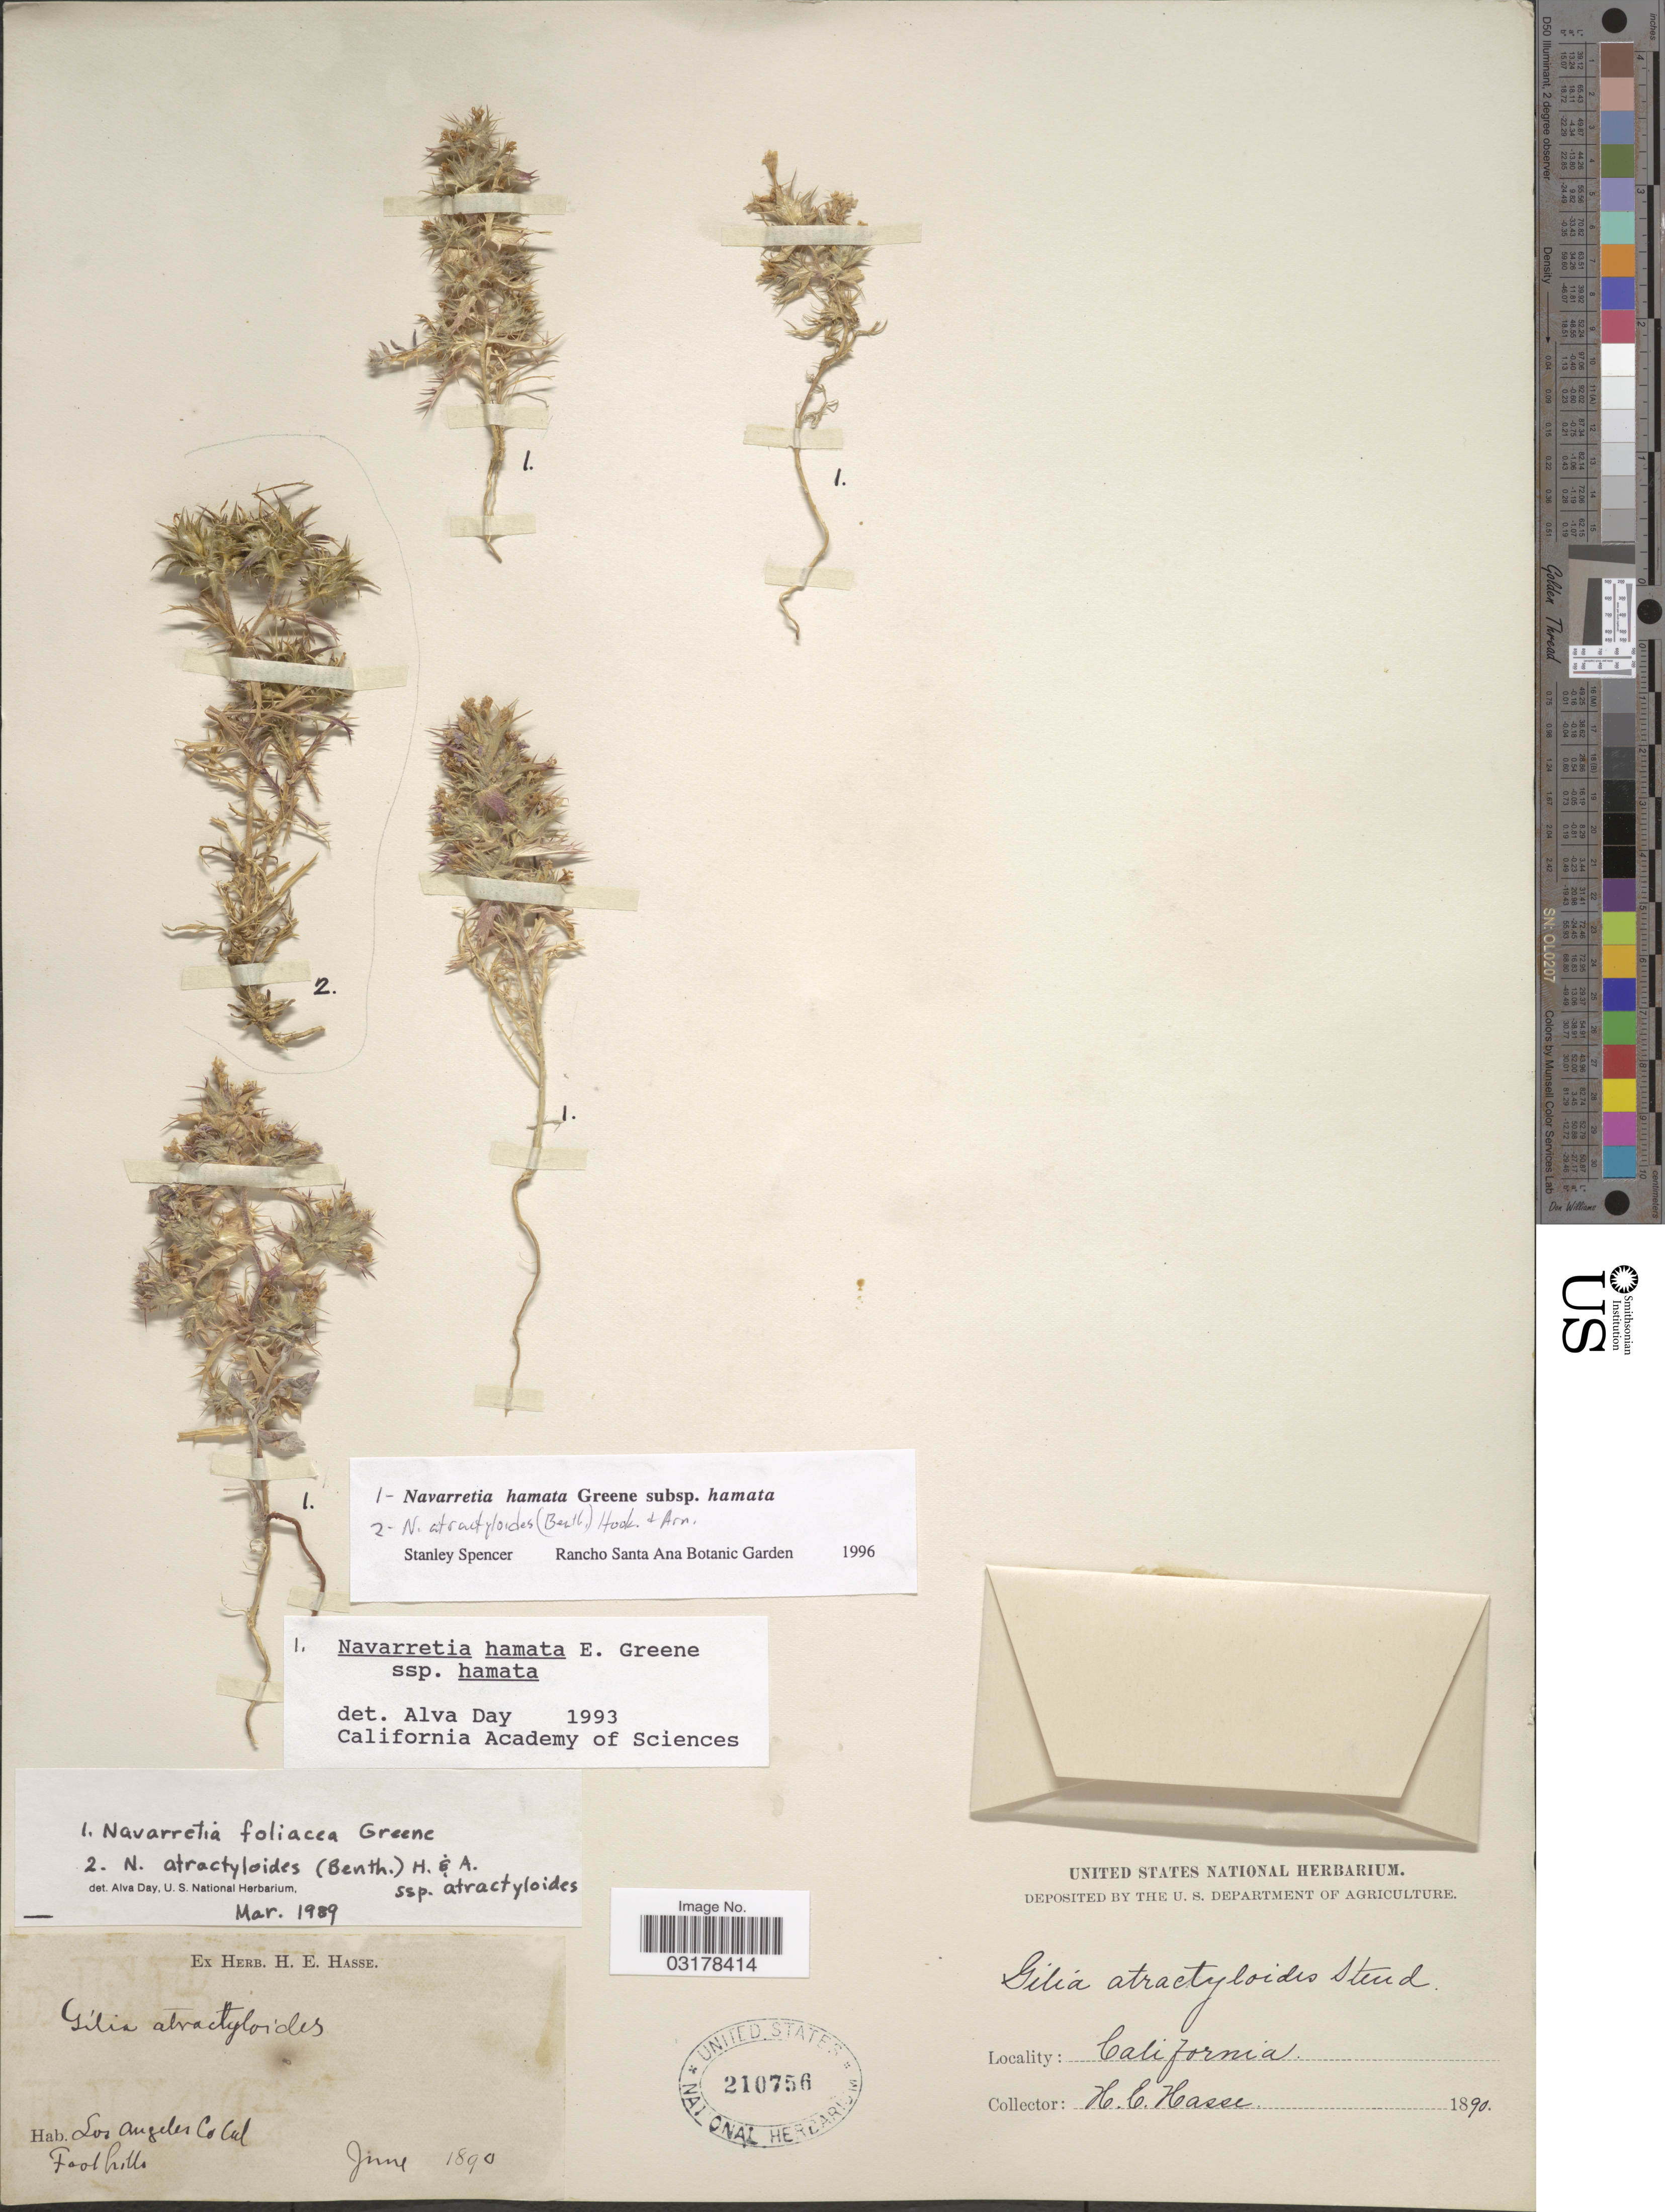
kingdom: Plantae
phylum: Tracheophyta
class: Magnoliopsida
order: Ericales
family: Polemoniaceae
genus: Navarretia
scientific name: Navarretia hamata var. hamata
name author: Greene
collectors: H. E. Hasse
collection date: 1890-06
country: United States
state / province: California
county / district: Los Angeles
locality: Los Angeles Co Cal.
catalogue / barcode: US 210756